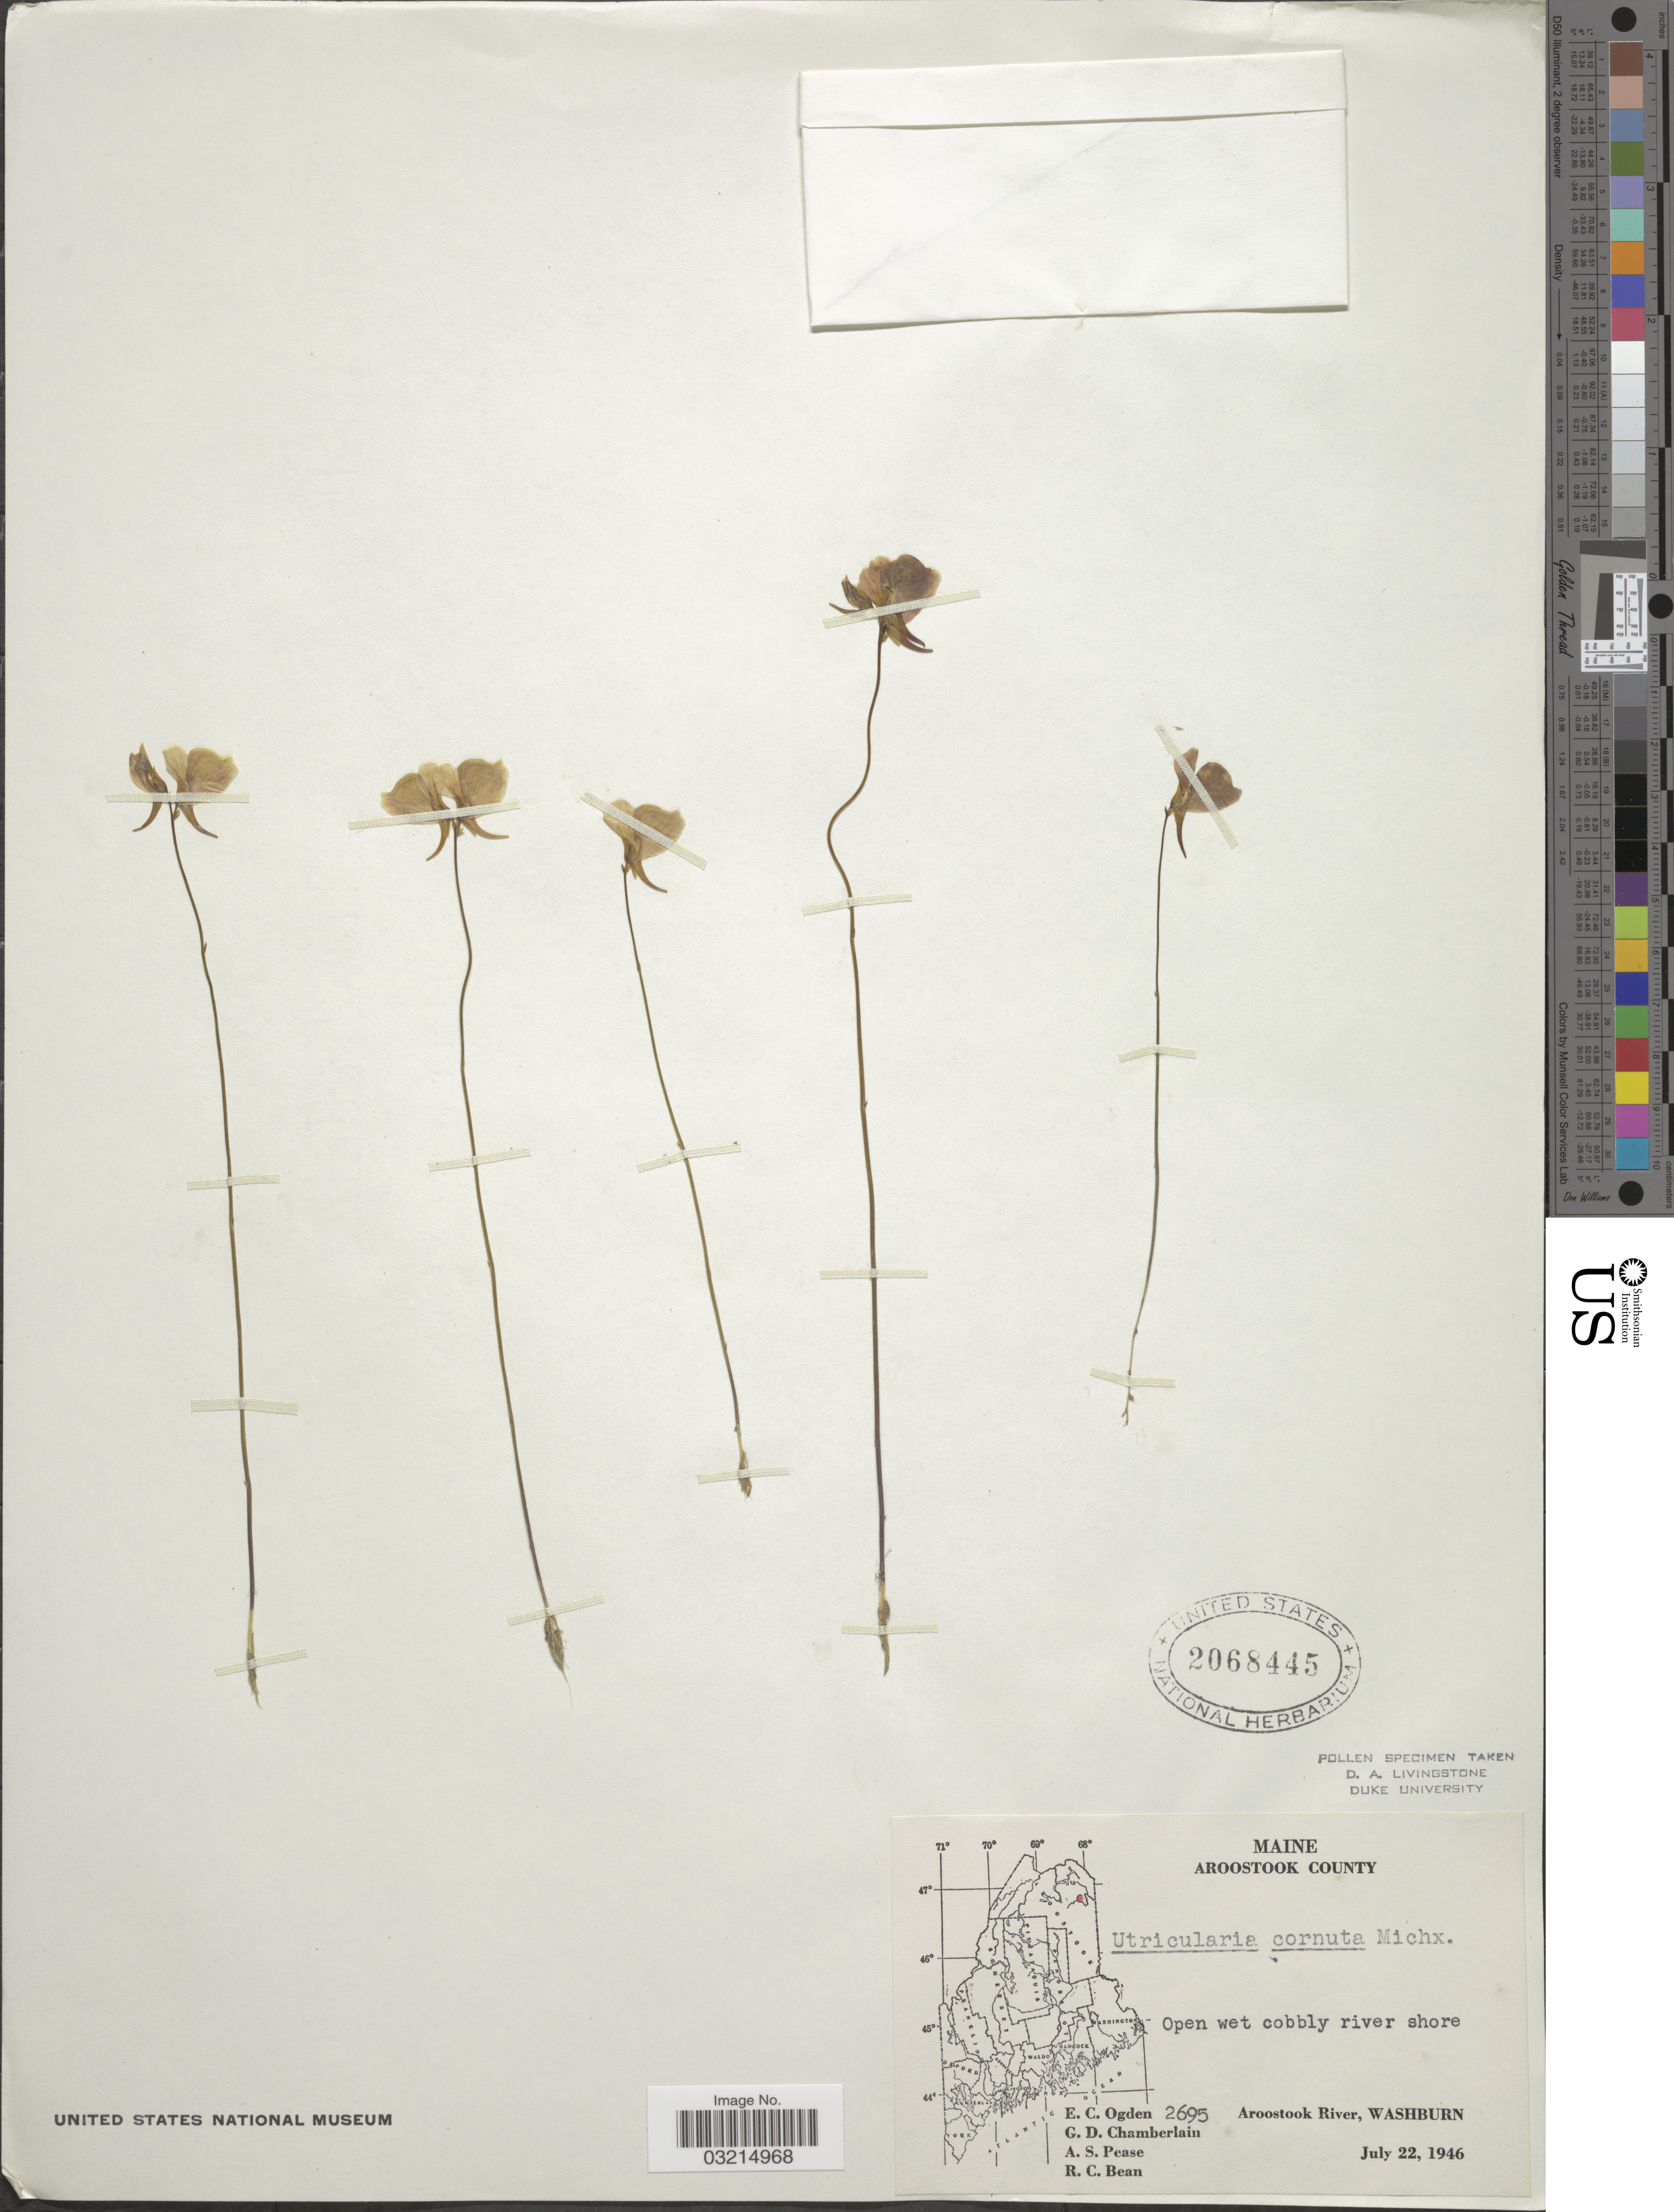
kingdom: Plantae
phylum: Tracheophyta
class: Magnoliopsida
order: Lamiales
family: Lentibulariaceae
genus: Utricularia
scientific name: Utricularia cornuta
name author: Michx.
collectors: E. Ogden, G. D. Chamberlain, A. S. Pease & R. Bean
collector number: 2695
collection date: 1946-07-22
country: United States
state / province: Maine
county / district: Aroostook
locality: Aroostook River, Washburn.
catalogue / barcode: US 2068445